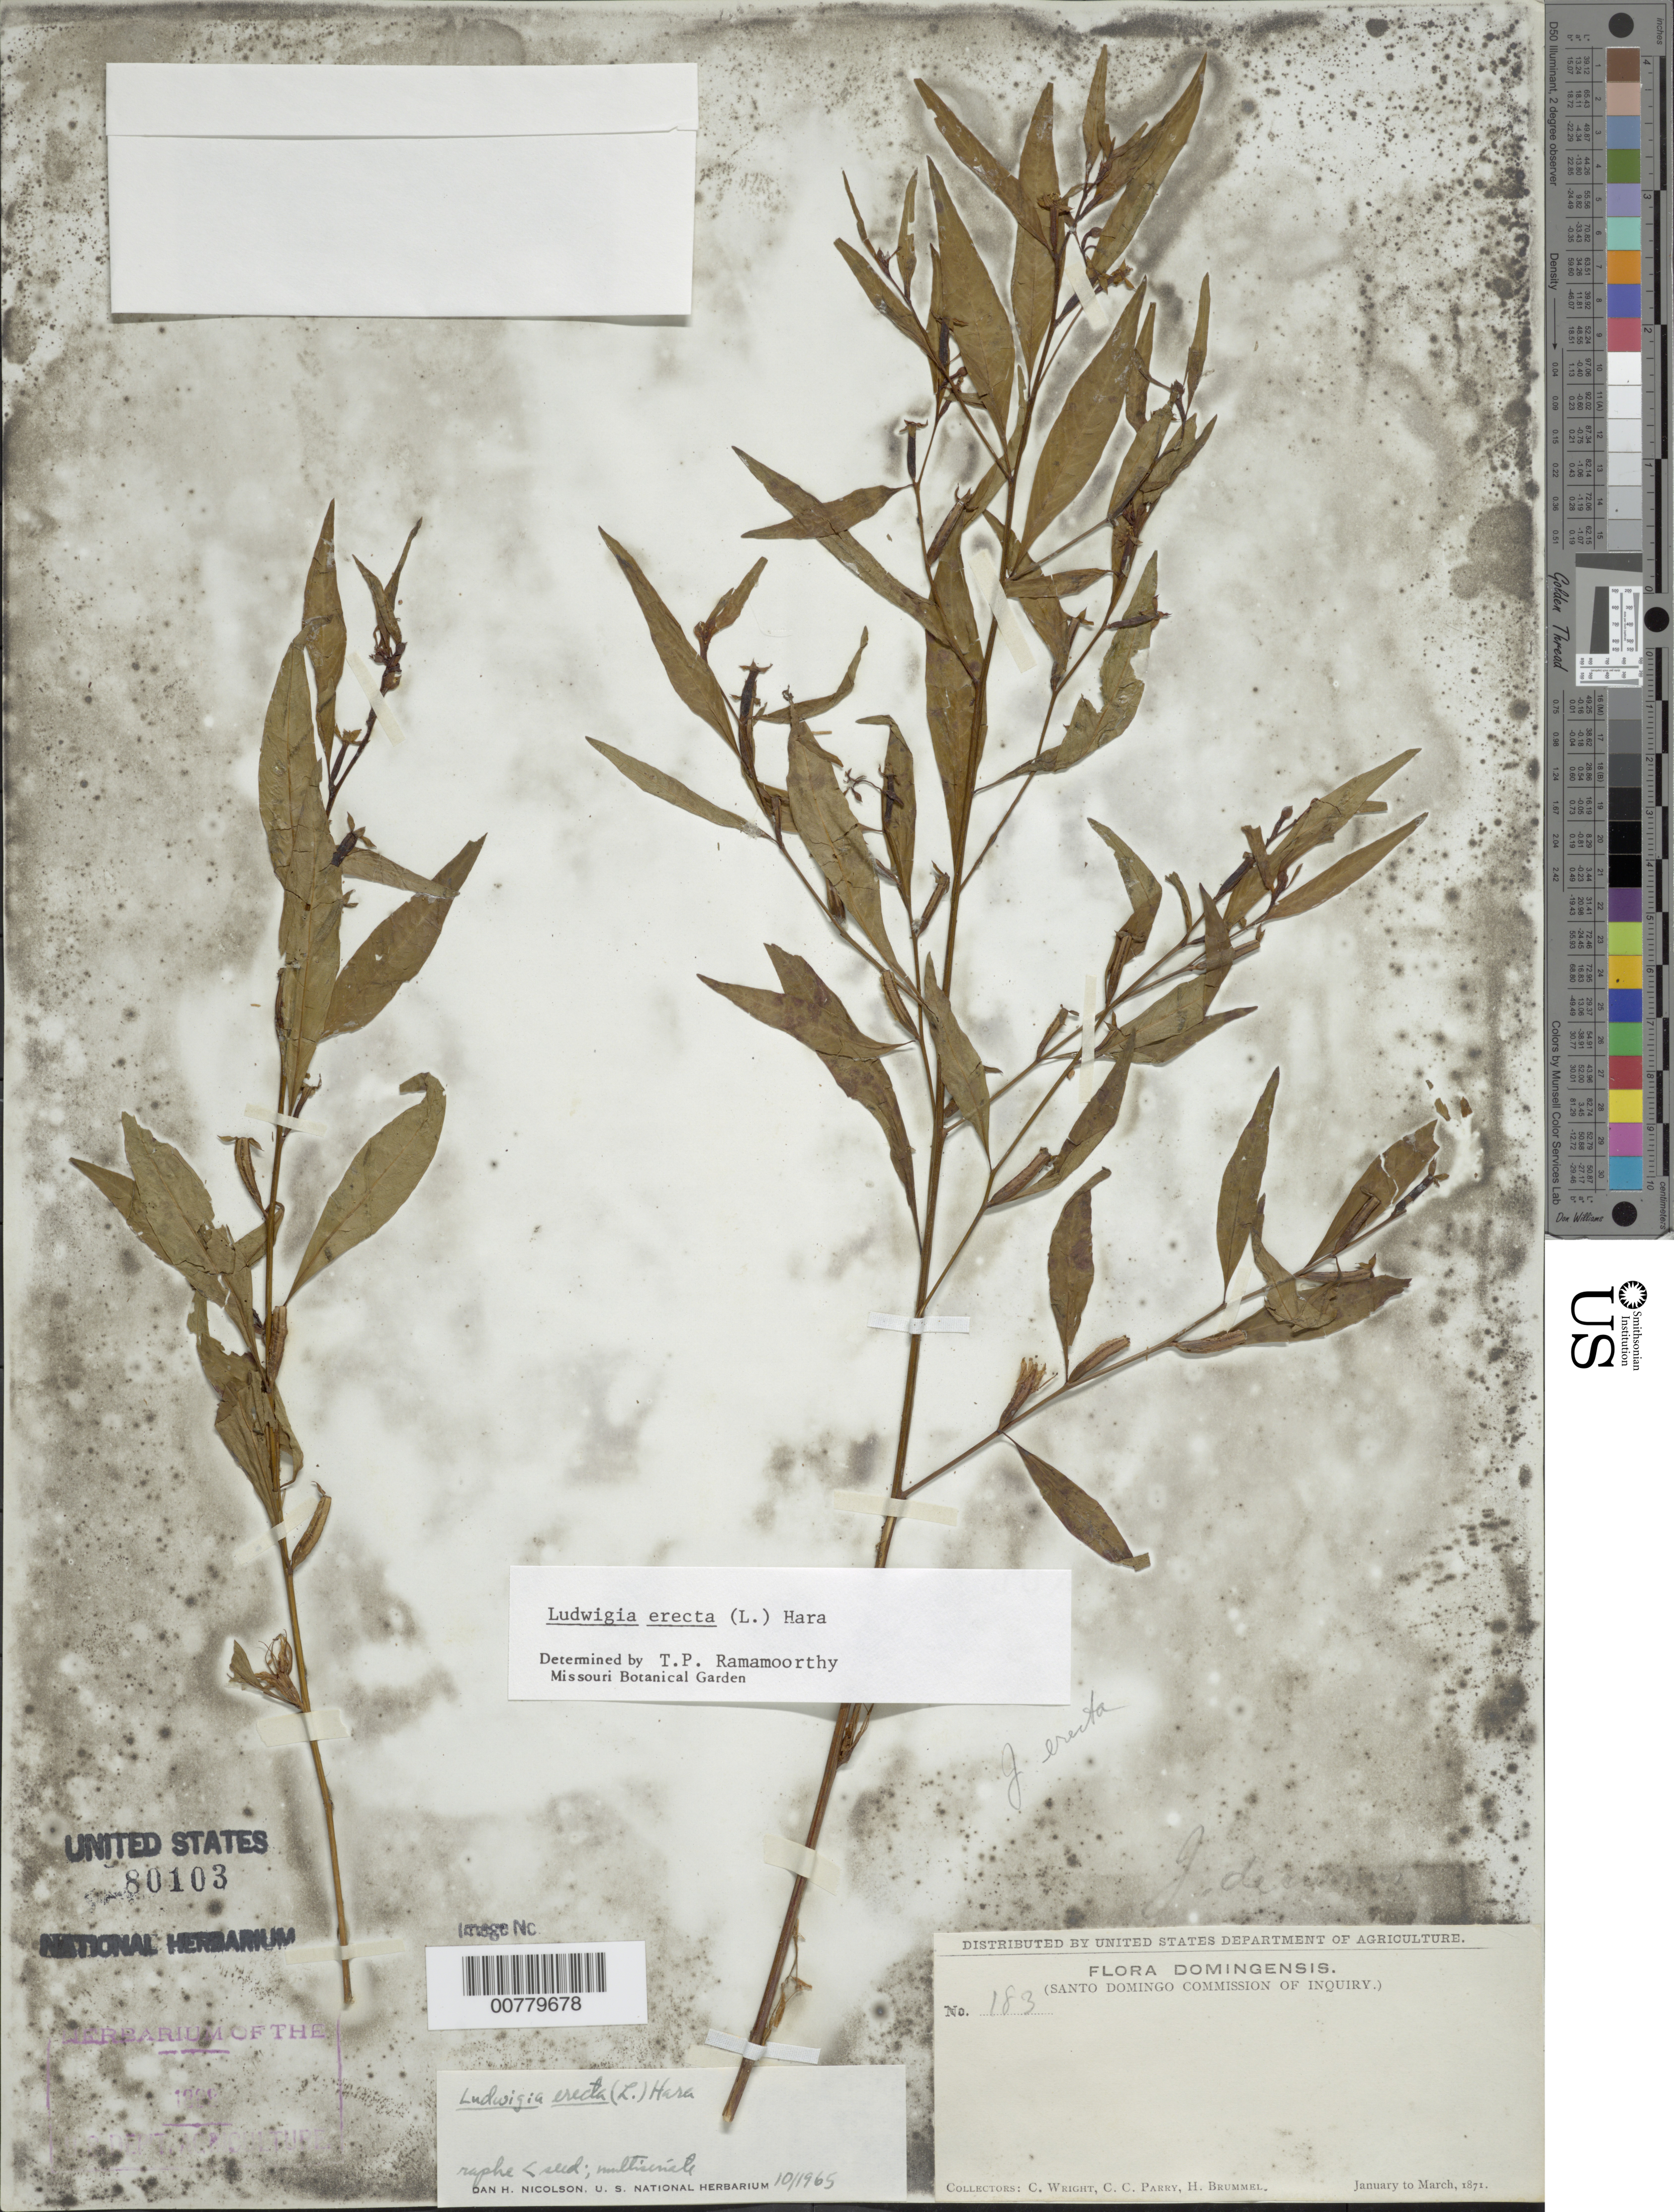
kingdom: Plantae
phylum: Tracheophyta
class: Magnoliopsida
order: Myrtales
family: Onagraceae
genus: Ludwigia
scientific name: Ludwigia erecta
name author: (L.) H. Hara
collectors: C. Wright, C. C. Parry & H. Brummel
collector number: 183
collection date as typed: Jan 1871 to -- Mar 1871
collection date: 1871-01/1871-03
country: Dominican Republic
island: Hispaniola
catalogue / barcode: US 80103